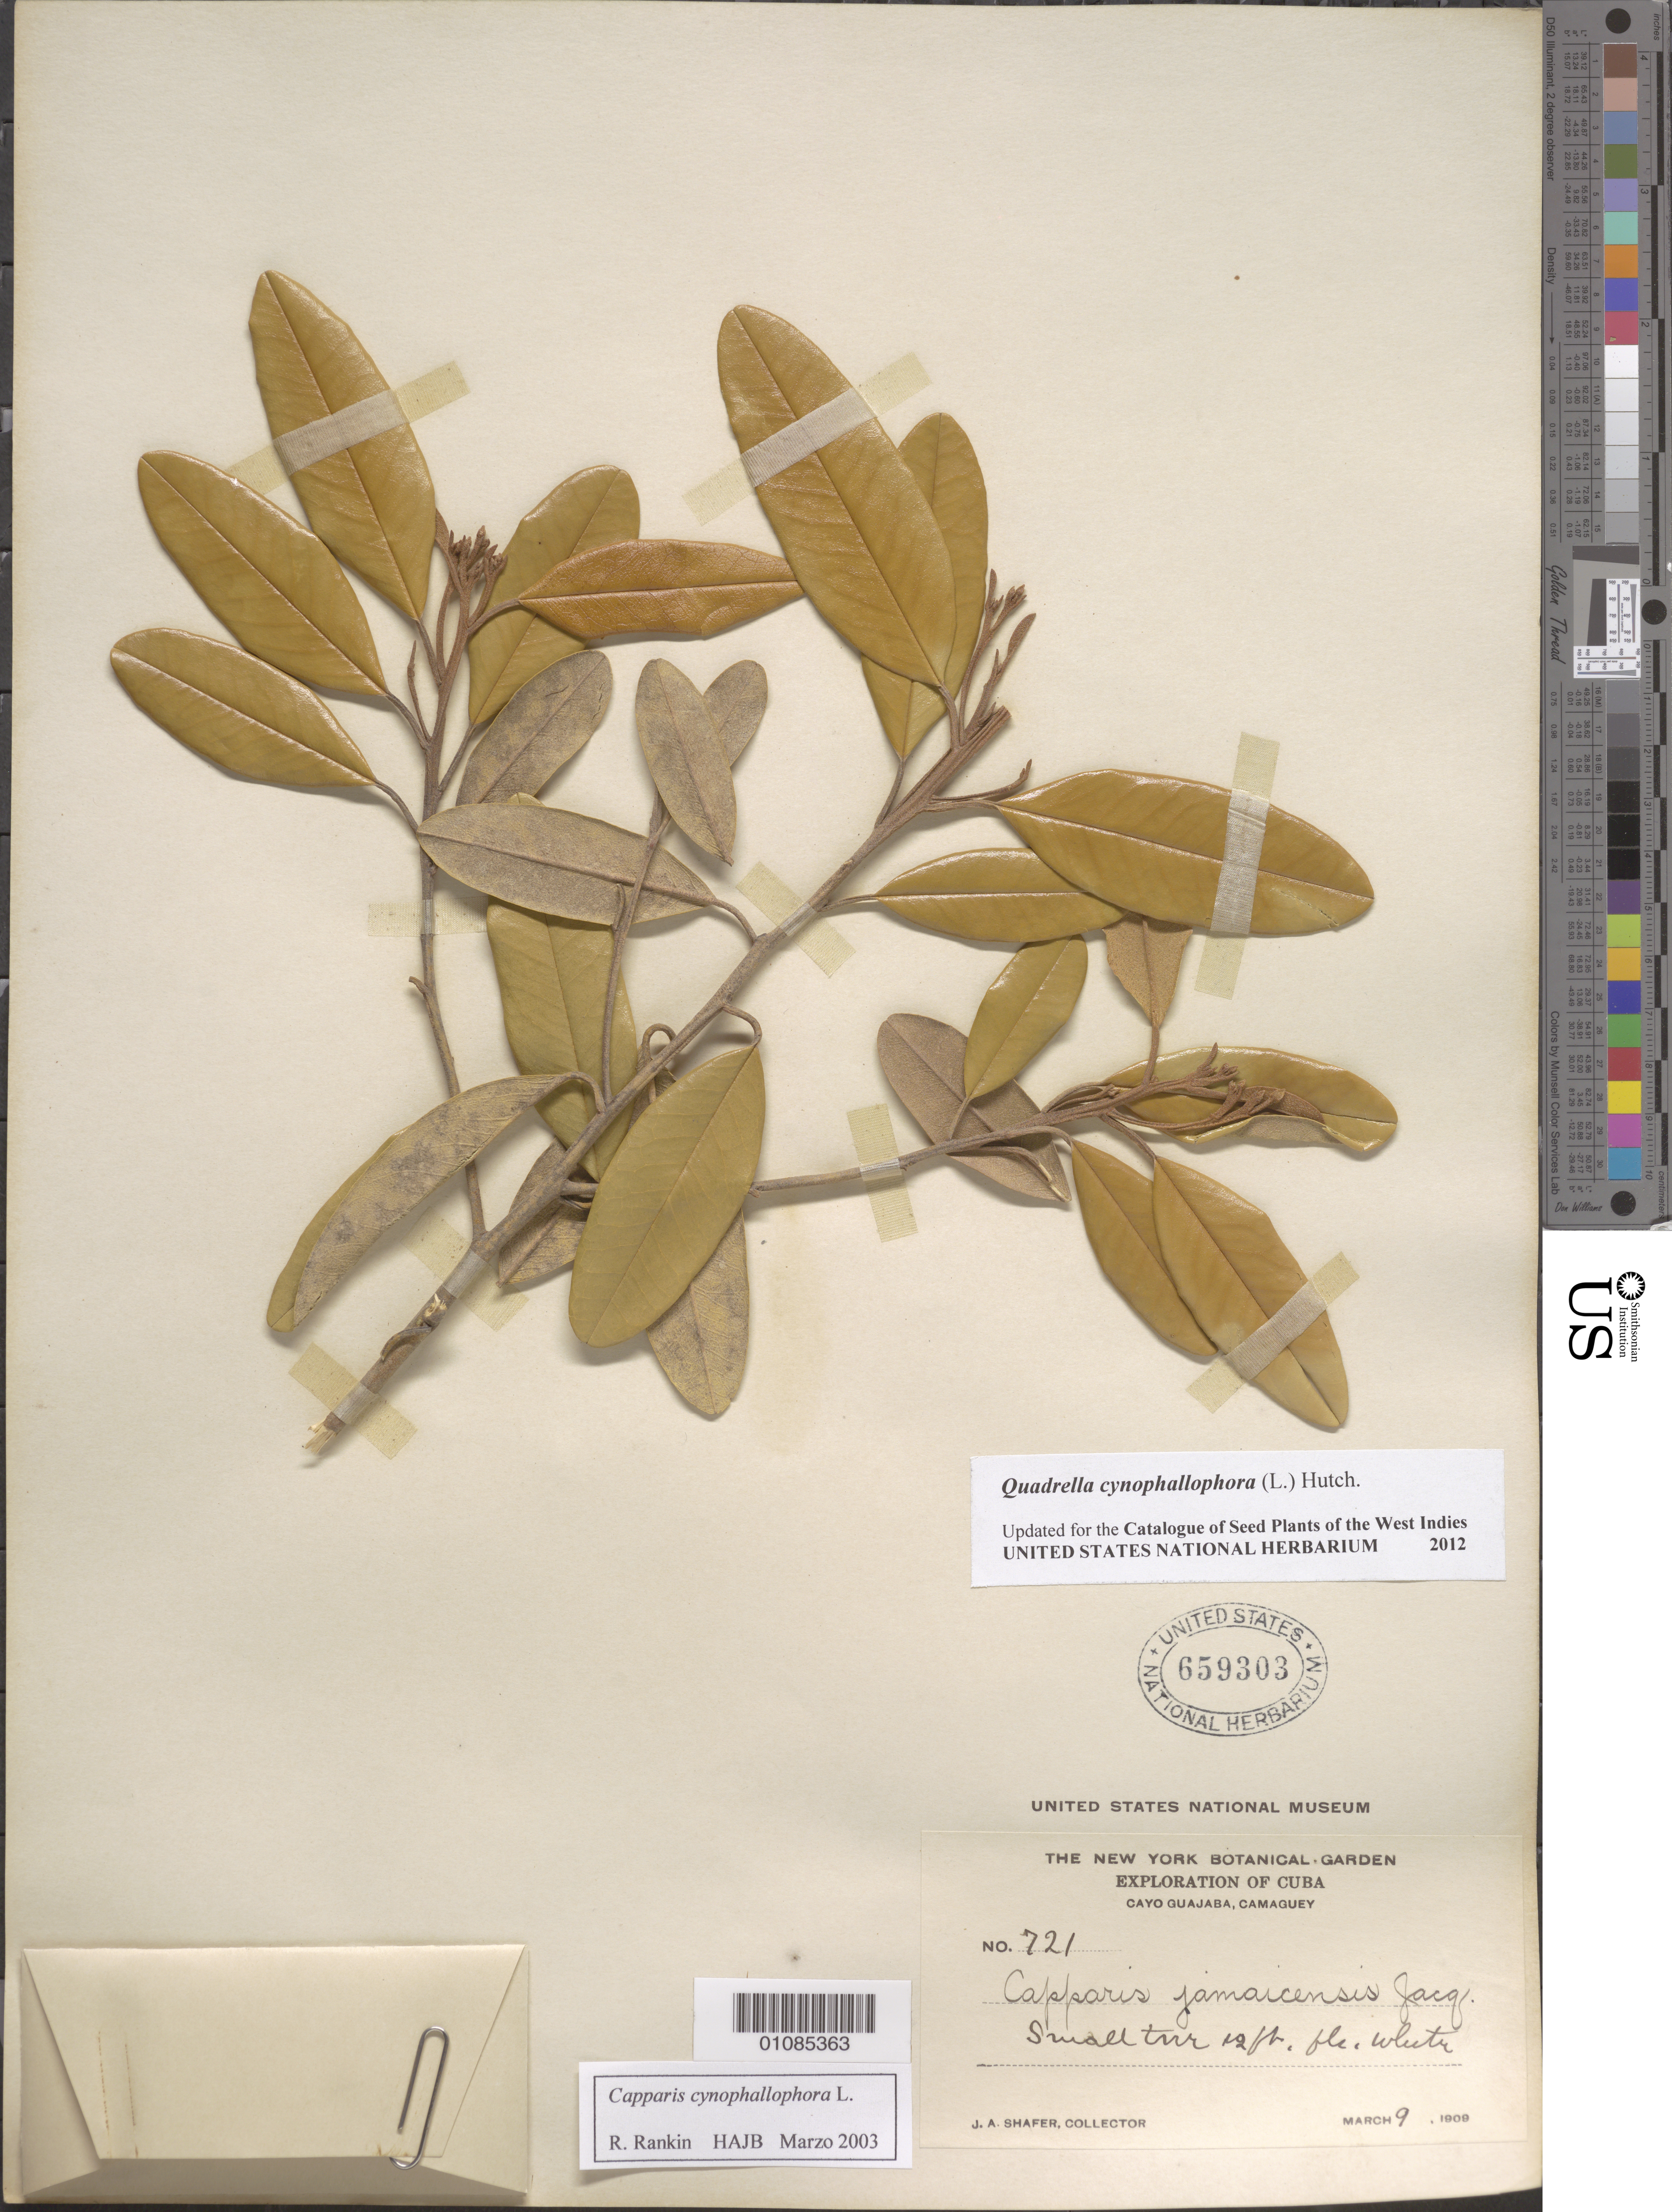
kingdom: Plantae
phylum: Tracheophyta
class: Magnoliopsida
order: Brassicales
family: Capparaceae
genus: Quadrella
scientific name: Quadrella cynophallophora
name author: (L.) Hutch.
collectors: J. A. Shafer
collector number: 721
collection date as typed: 09 Mar 1909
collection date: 1909-03-09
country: Cuba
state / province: Camagüey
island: Cuba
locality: Cayo Guajaba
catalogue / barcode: US 659303